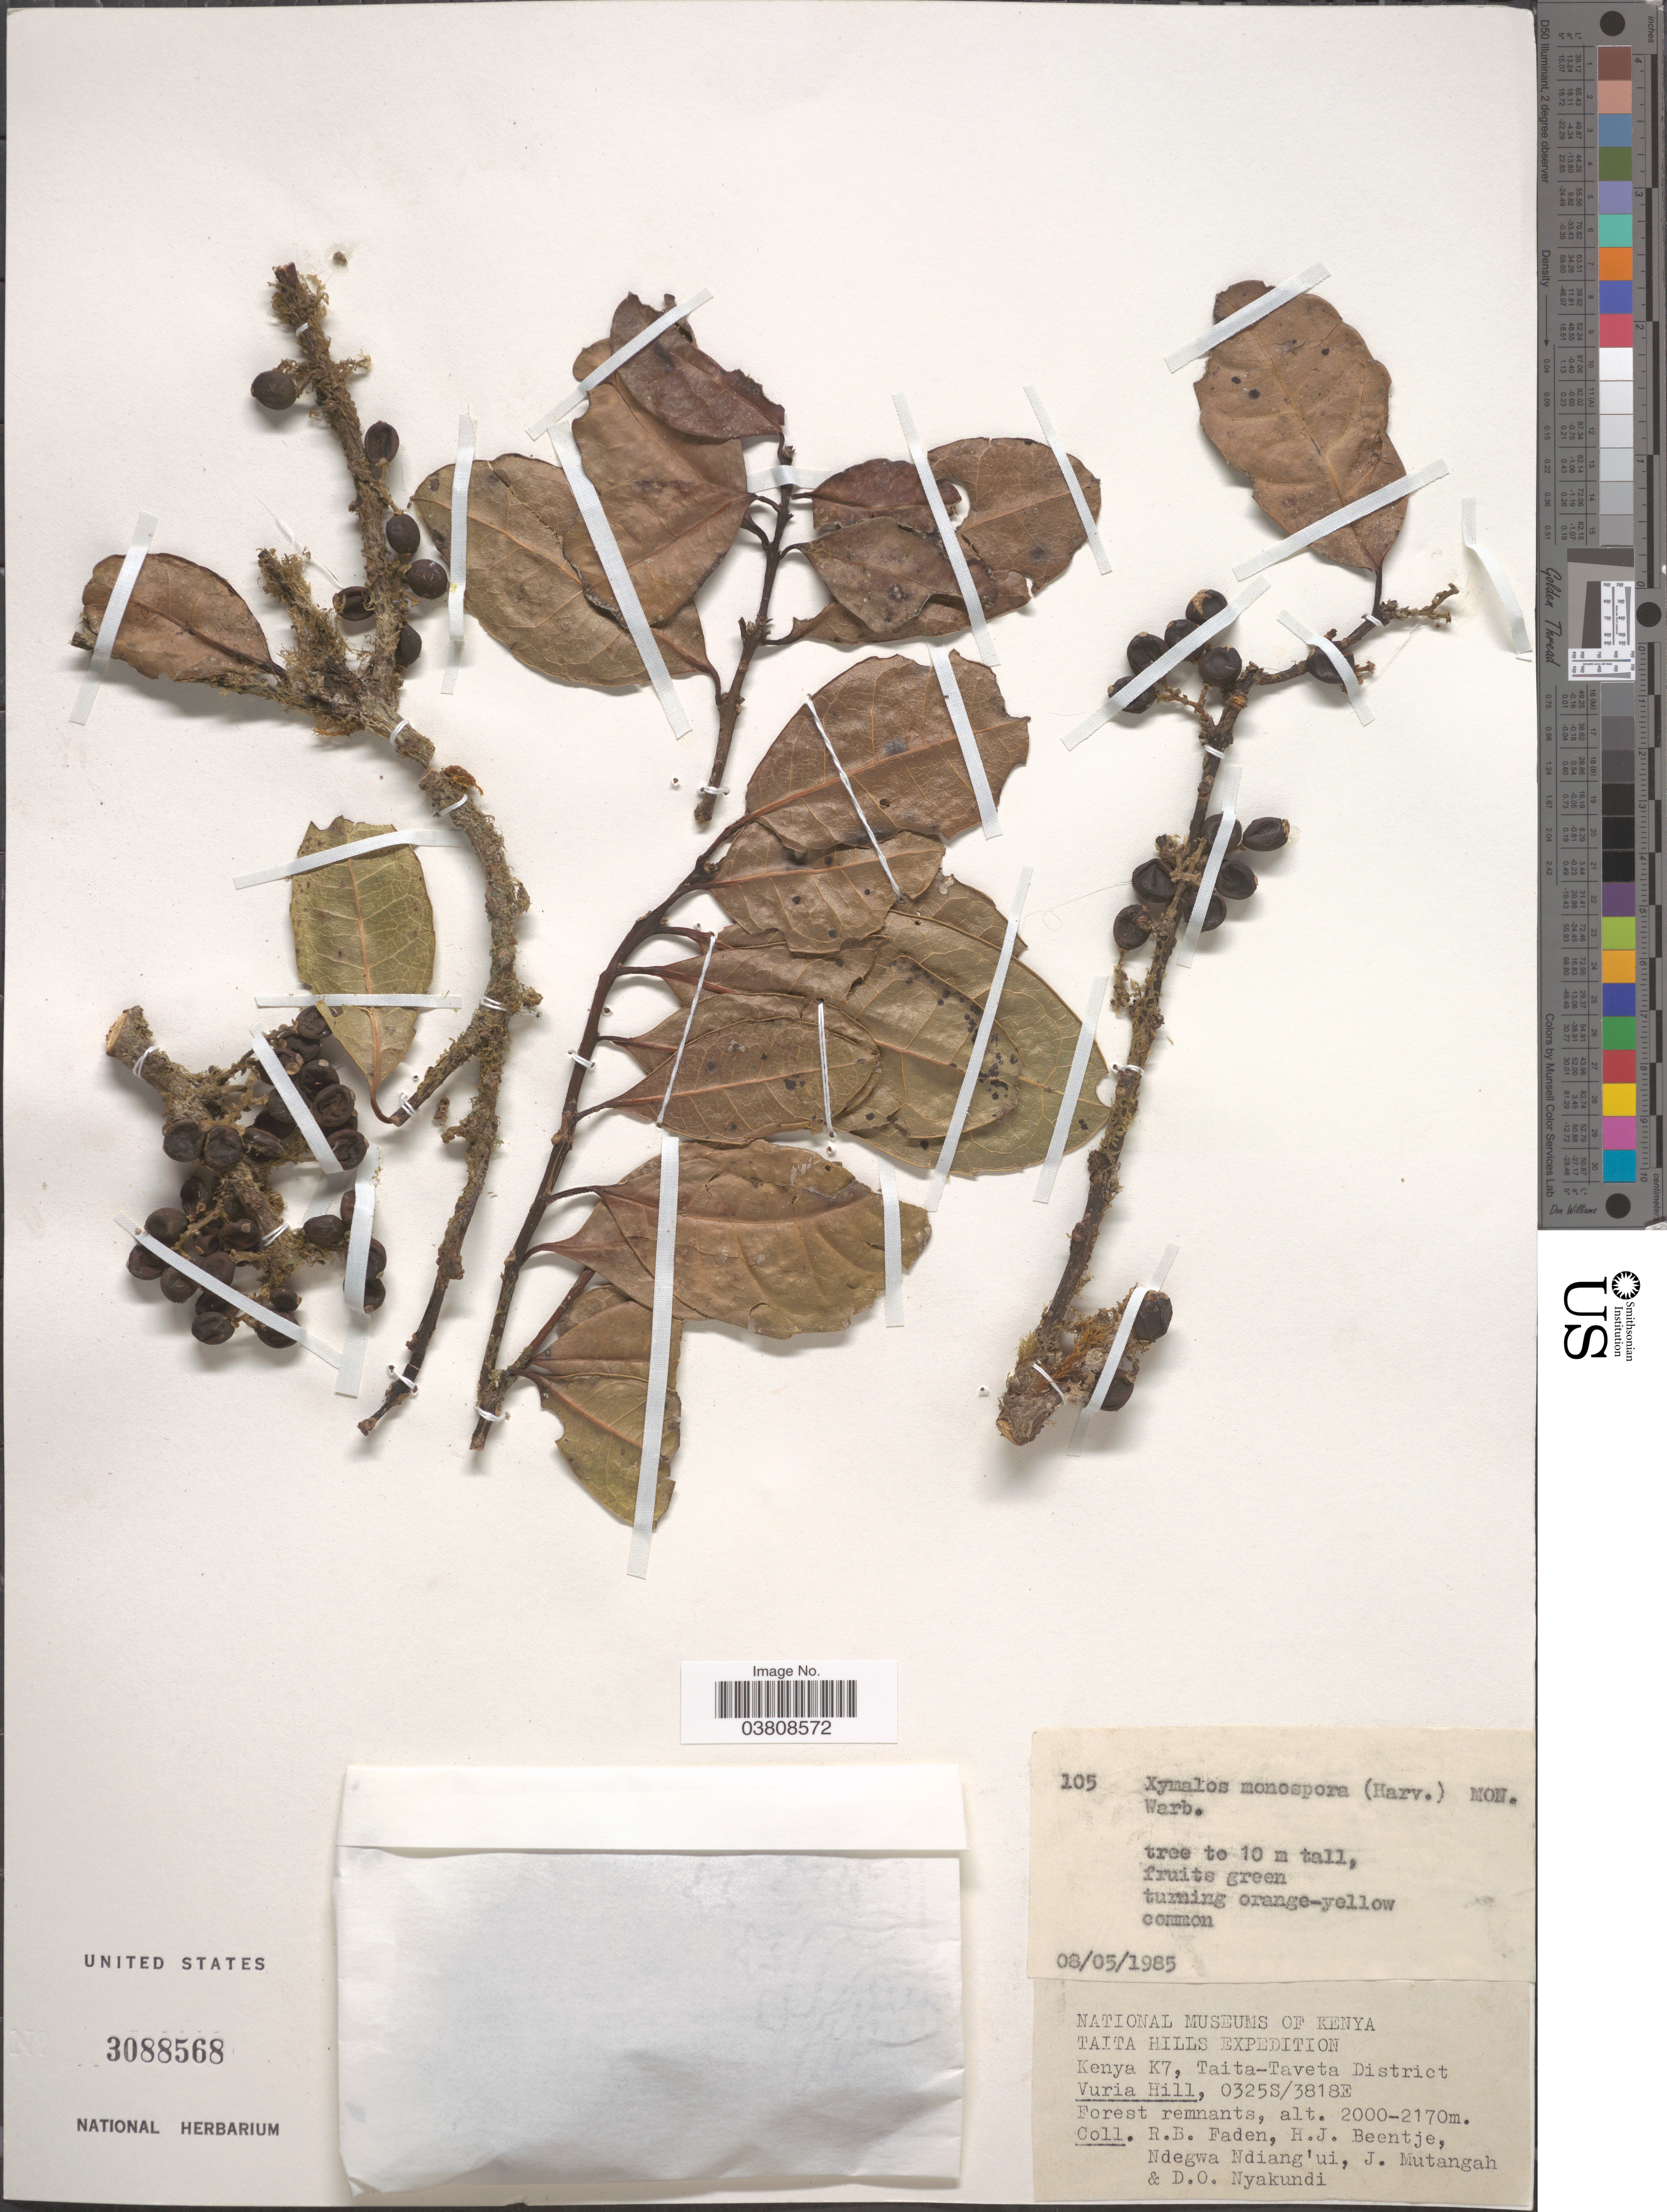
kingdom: Plantae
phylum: Tracheophyta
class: Magnoliopsida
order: Laurales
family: Monimiaceae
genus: Xymalos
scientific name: Xymalos monospora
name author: (Harv.) Baill.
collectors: R. B. Faden, H. J. Beentje, Ndegwa Ndiang'ui, J. Mutangah & D. Nyakundi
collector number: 105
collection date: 1985-05-08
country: Kenya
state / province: Taita Taveta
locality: Taita Hills. Kenya K7, Taita-Taveta District. Vuria Hill.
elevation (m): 2000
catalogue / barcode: US 3088568